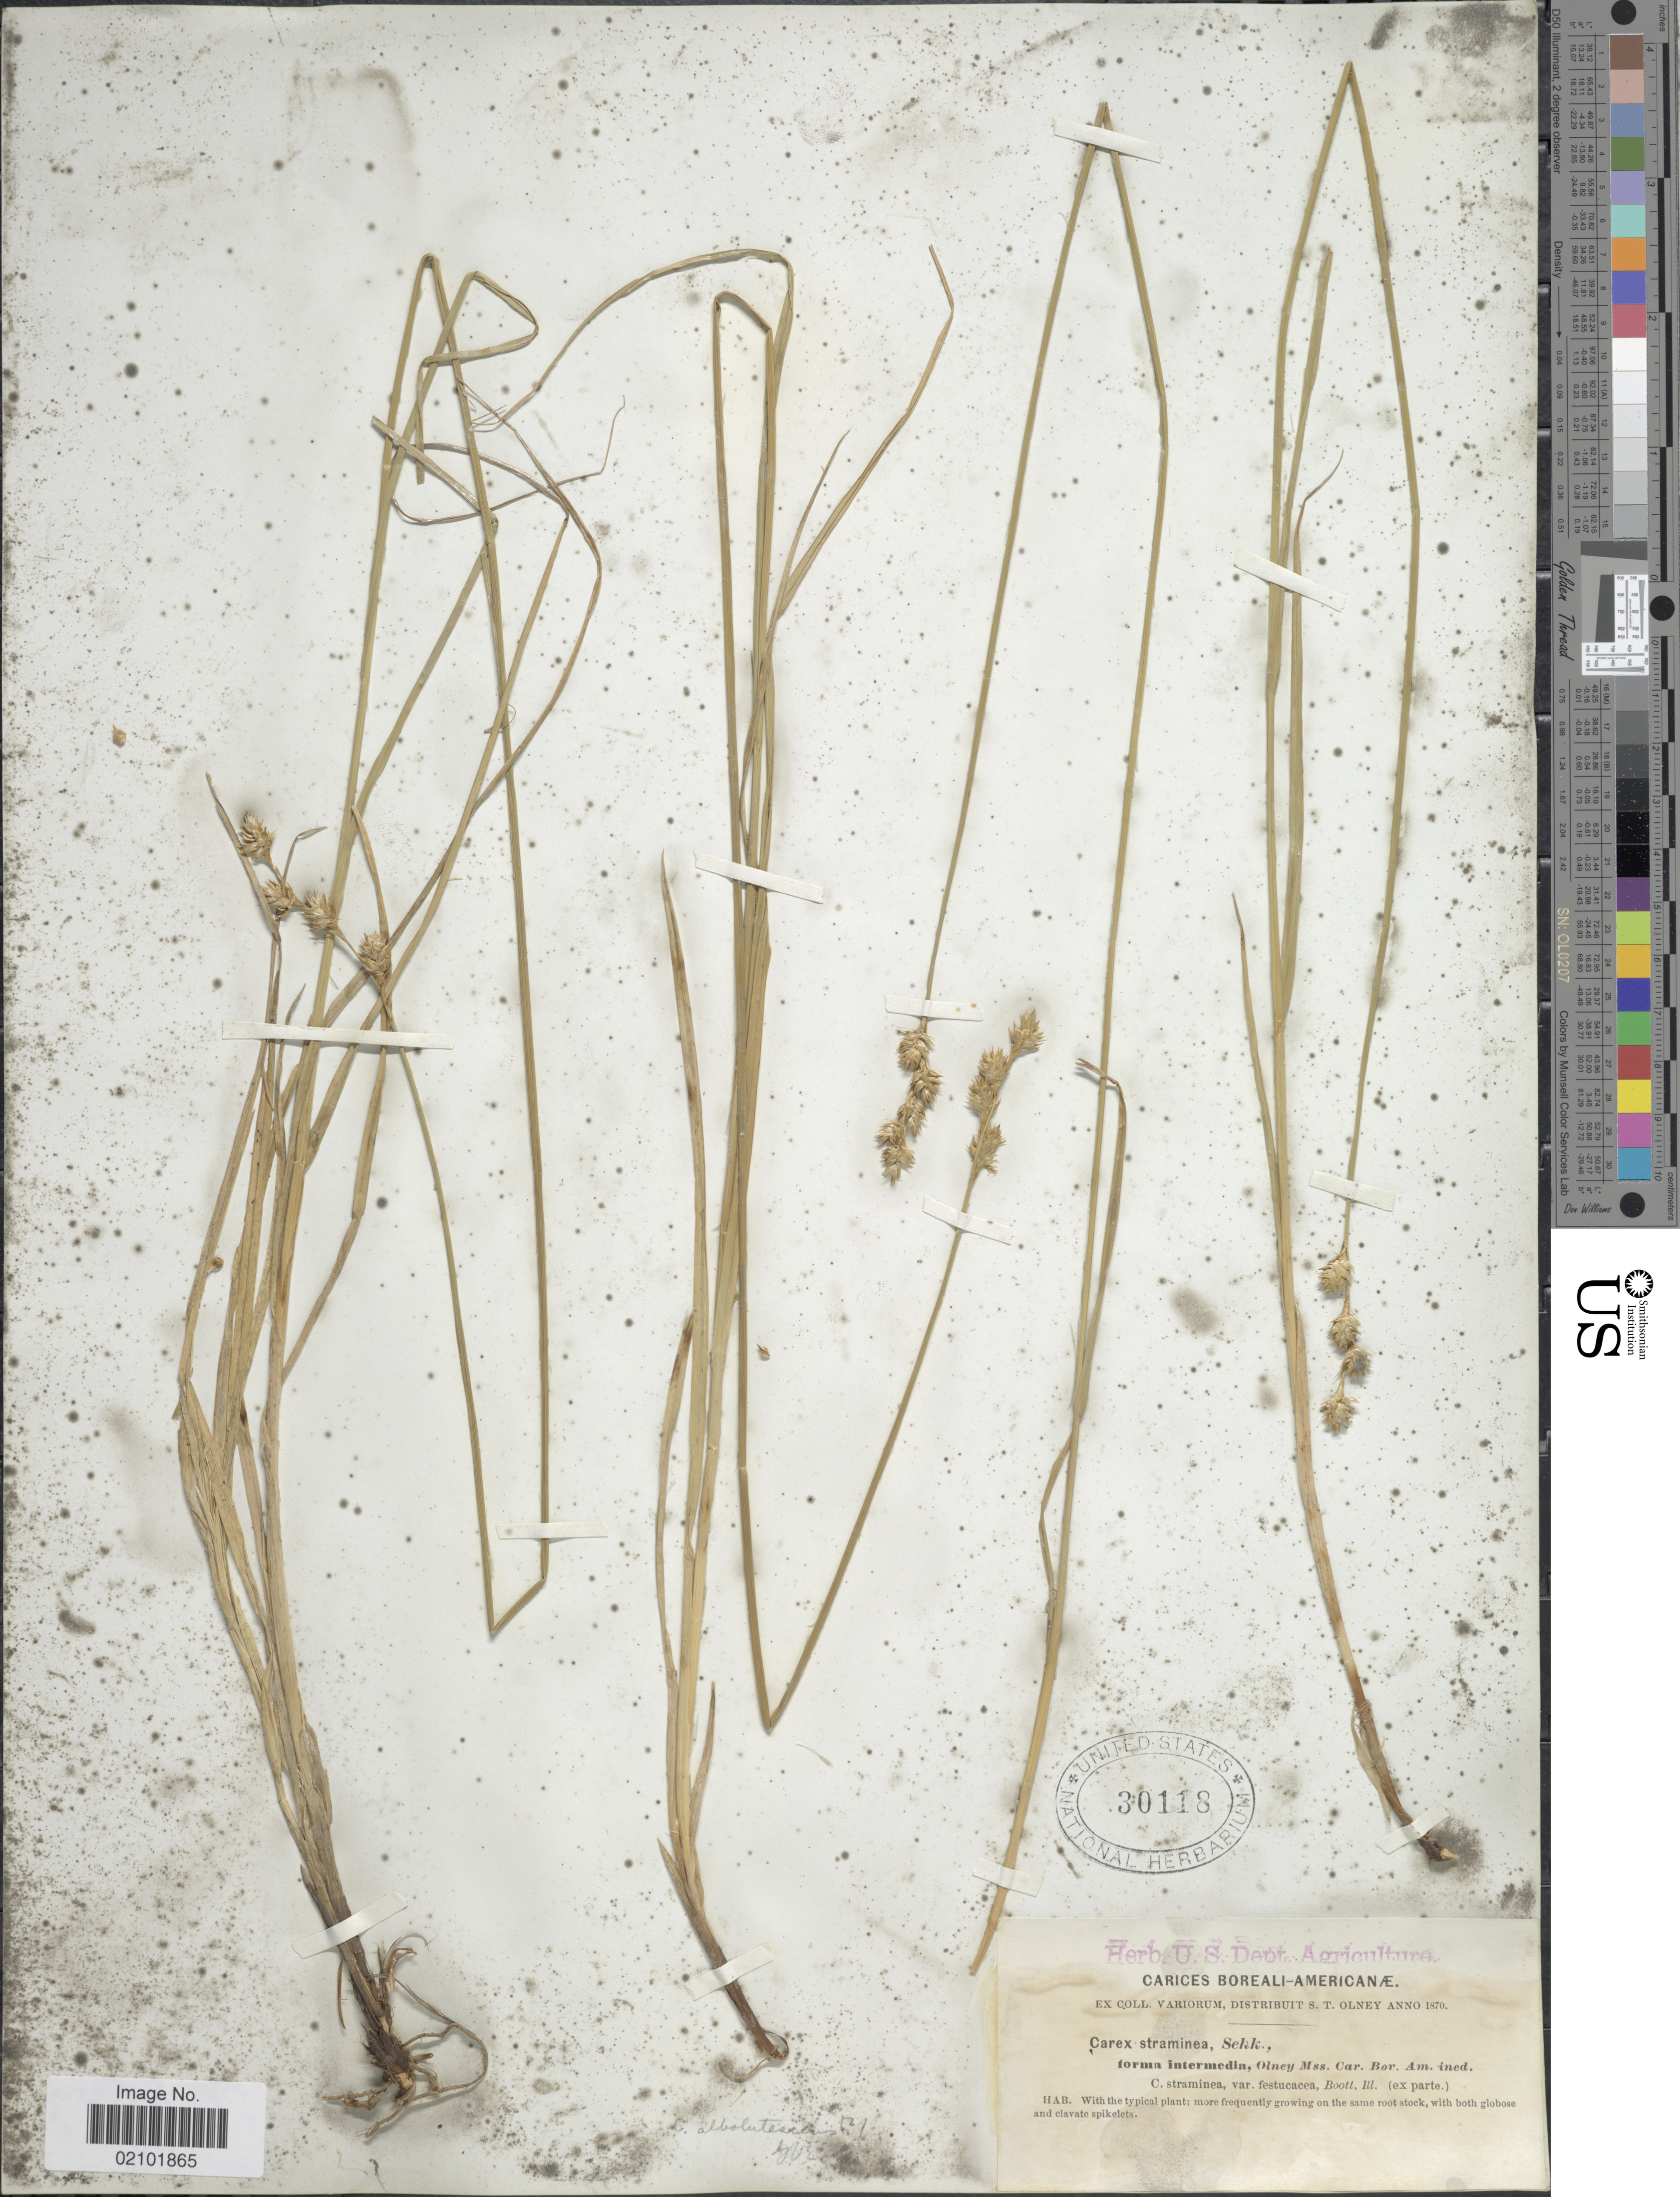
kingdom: Plantae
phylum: Tracheophyta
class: Liliopsida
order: Poales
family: Cyperaceae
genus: Carex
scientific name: Carex albolutescens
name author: Schwein.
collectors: S. Olney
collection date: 1870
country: United States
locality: Carices Boreali-Americanae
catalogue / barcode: US 30118